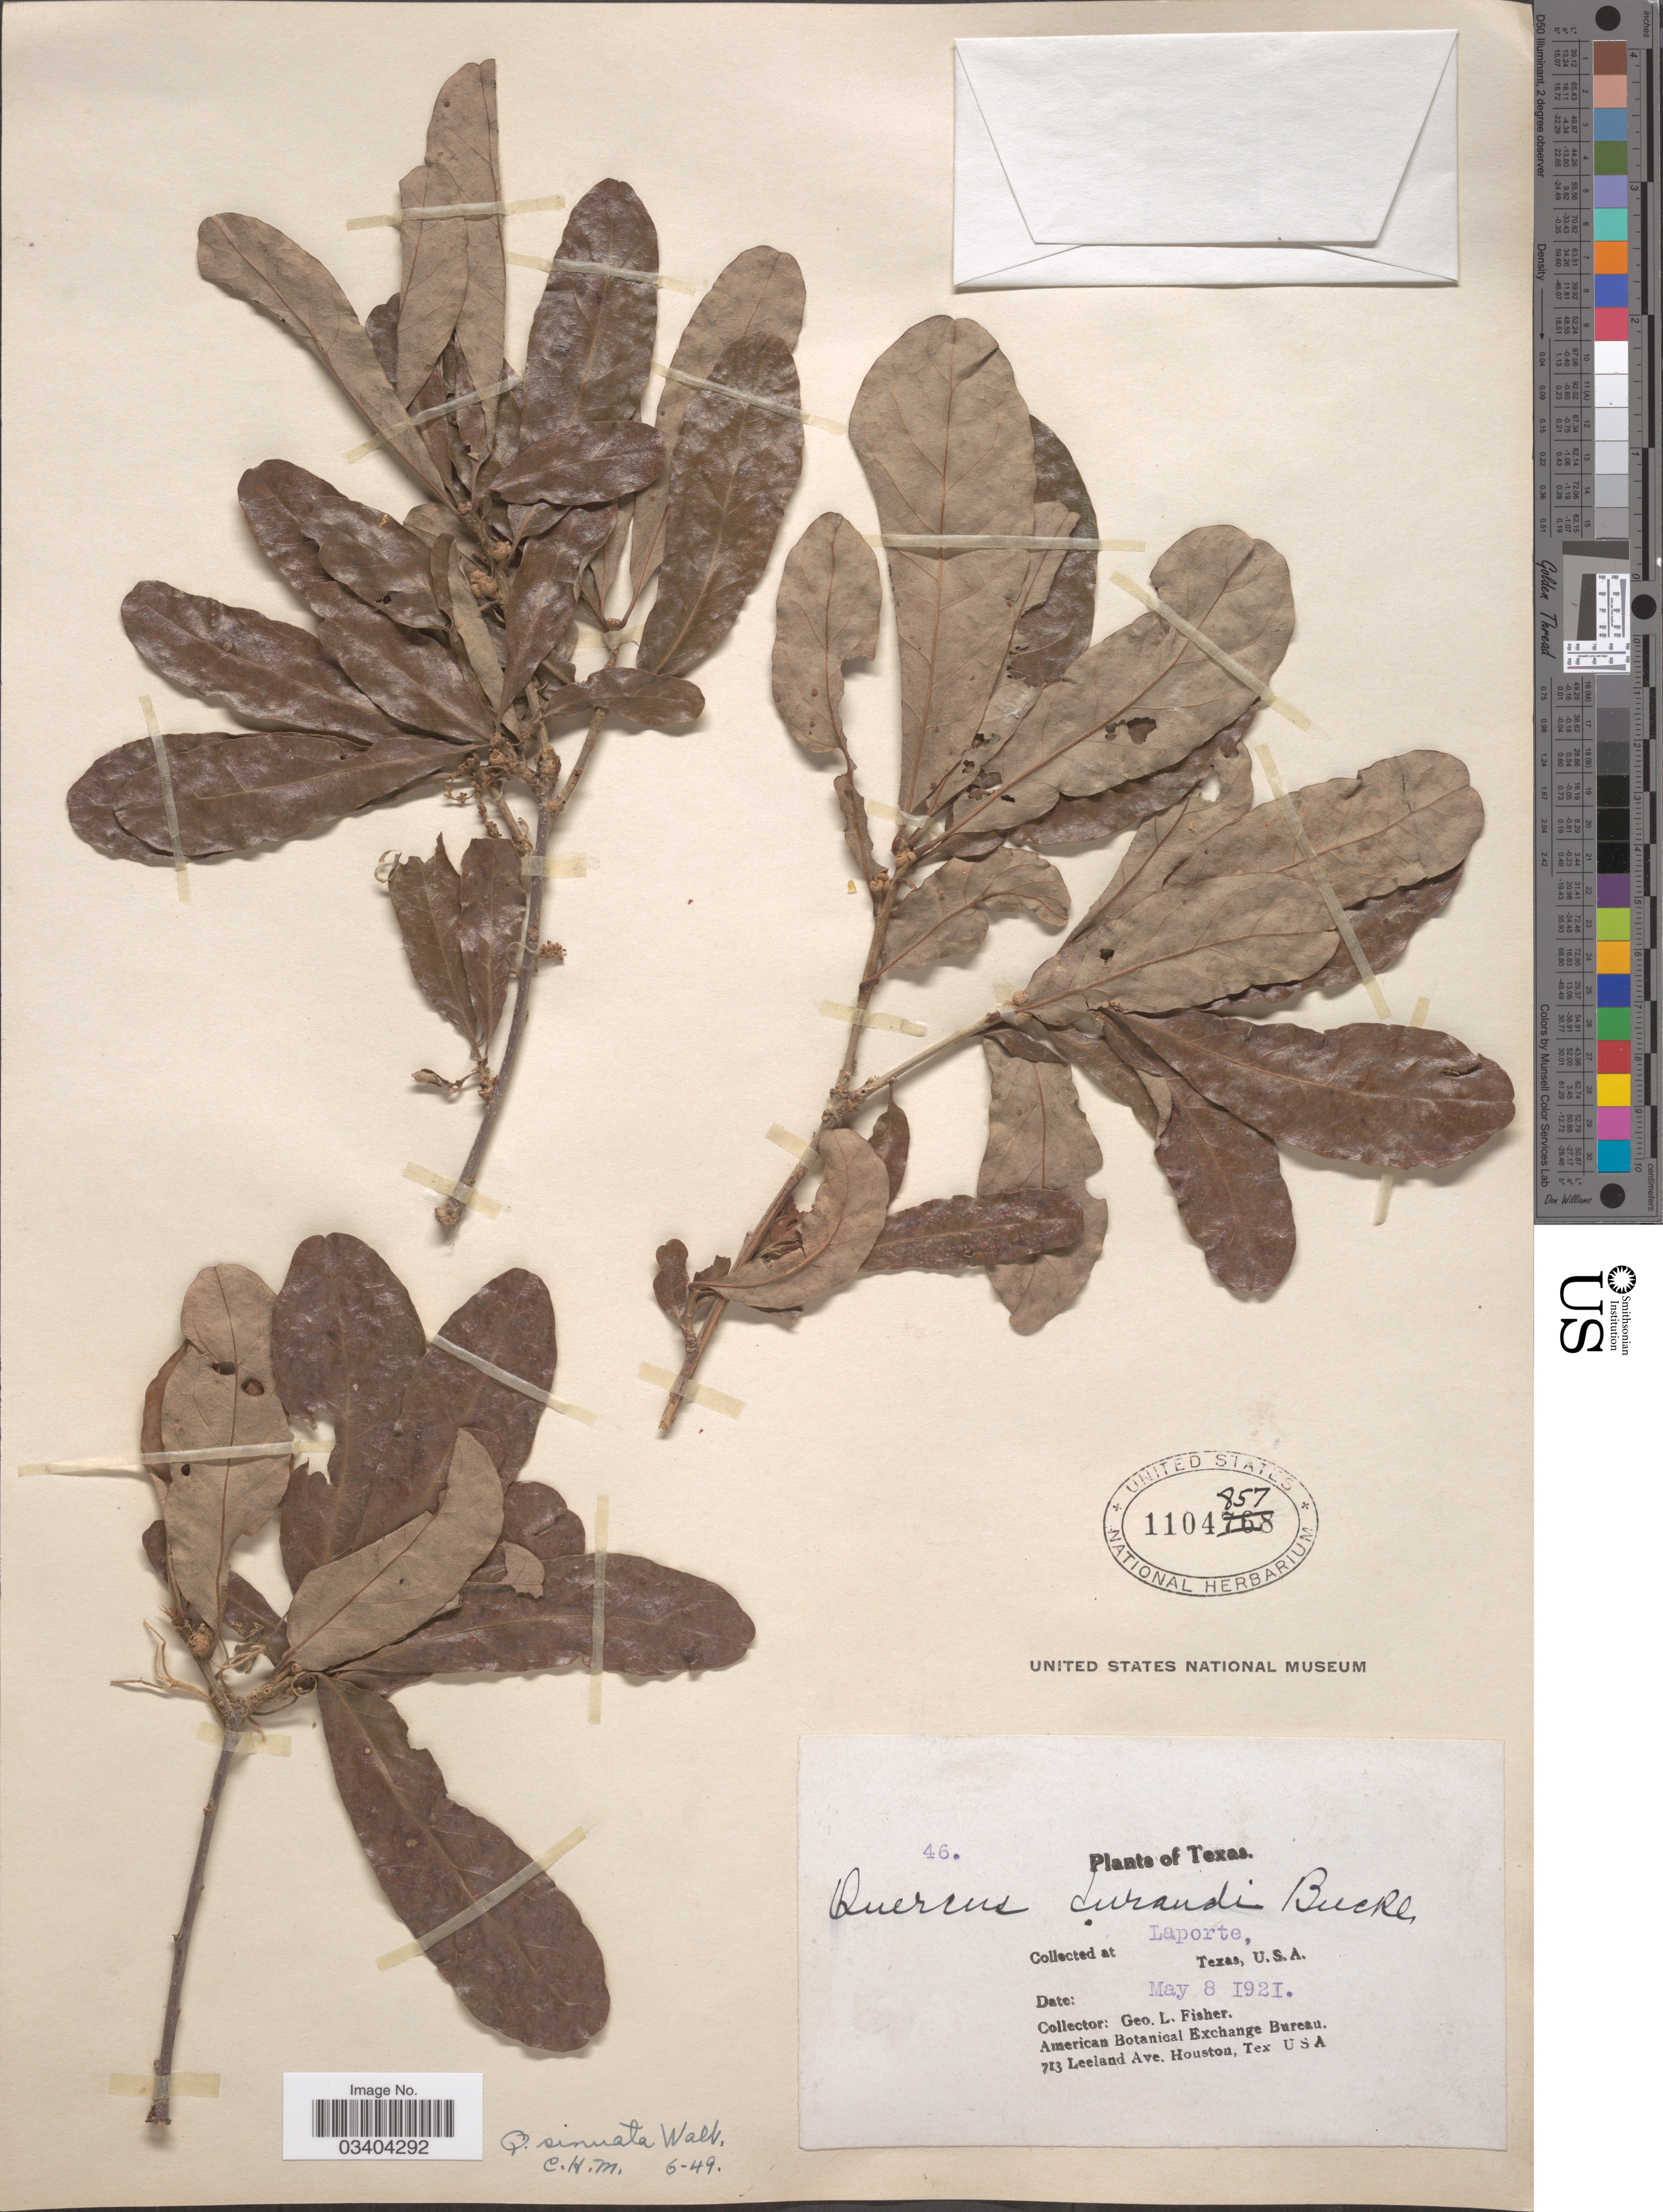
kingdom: Plantae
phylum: Tracheophyta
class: Magnoliopsida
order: Fagales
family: Fagaceae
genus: Quercus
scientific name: Quercus durandii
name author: Buckley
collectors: G. L. Fisher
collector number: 46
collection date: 1921-05-08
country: United States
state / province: Texas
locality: Laporte.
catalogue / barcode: US 1104857